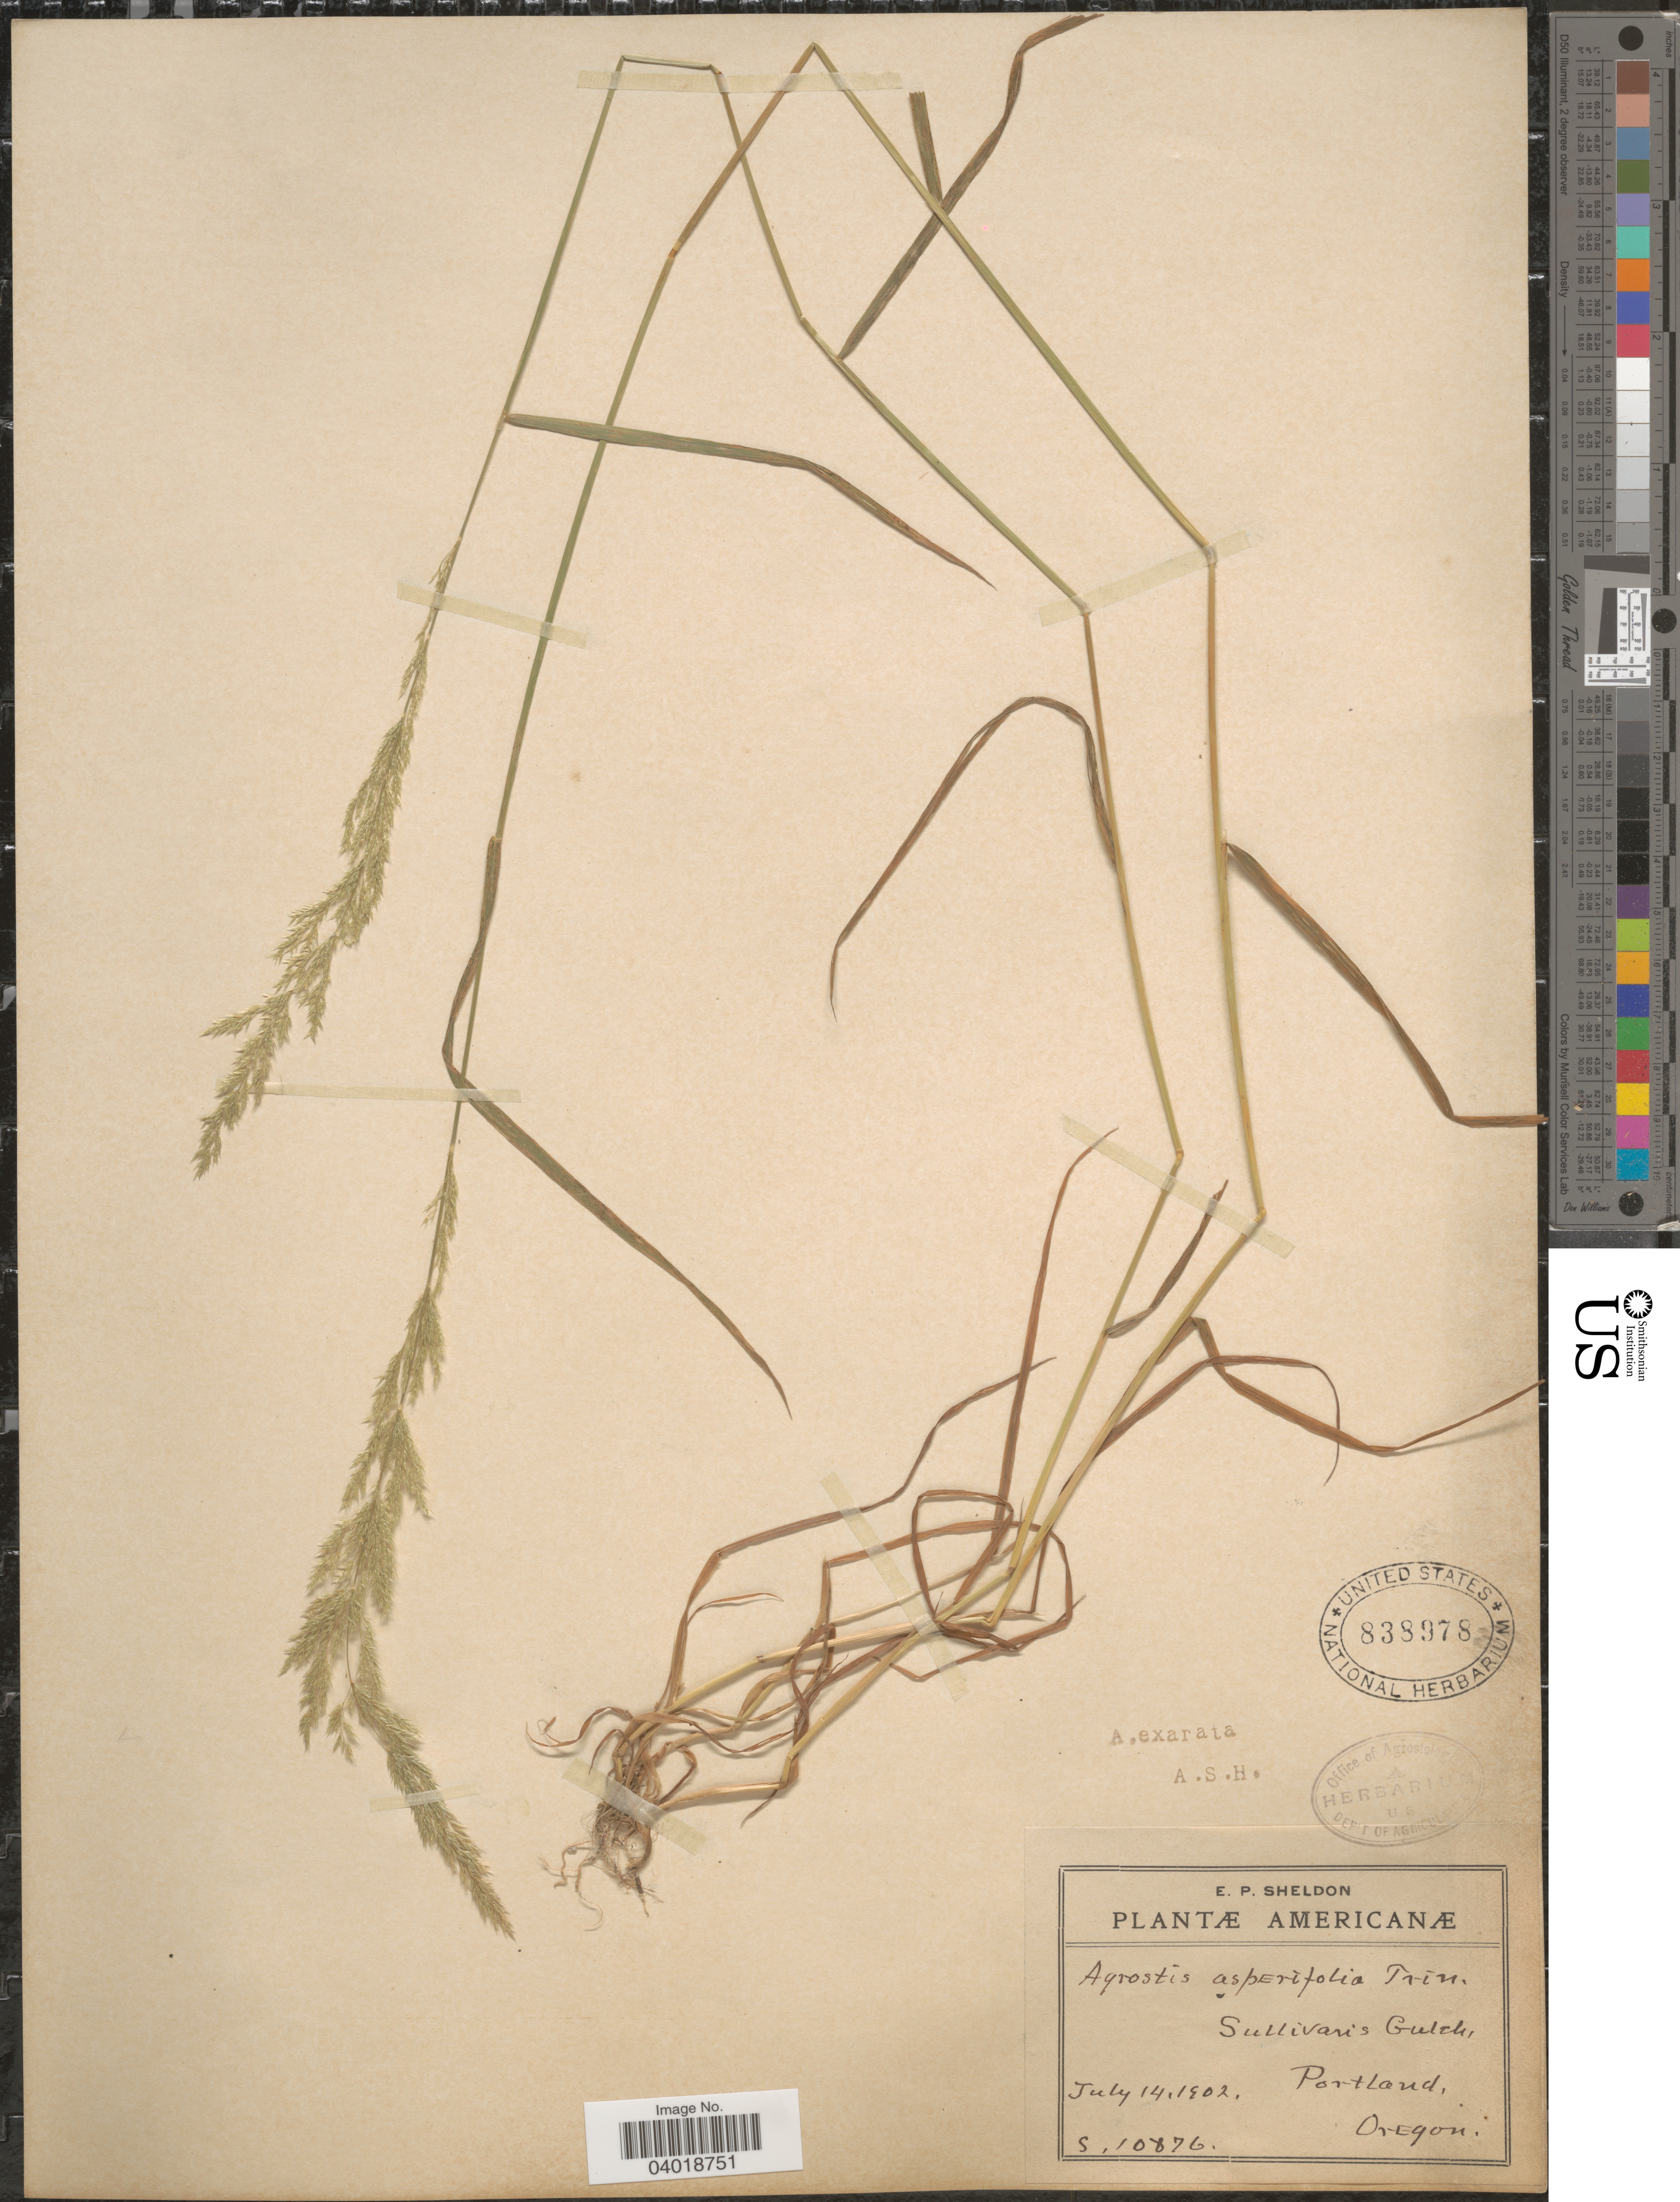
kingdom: Plantae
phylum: Tracheophyta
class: Liliopsida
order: Poales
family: Poaceae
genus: Agrostis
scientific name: Agrostis exarata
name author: Trin.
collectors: E. P. Sheldon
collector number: S.10876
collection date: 1902-07-14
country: United States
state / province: Oregon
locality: Sullivan's Gulch, Portland.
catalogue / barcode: US 838978